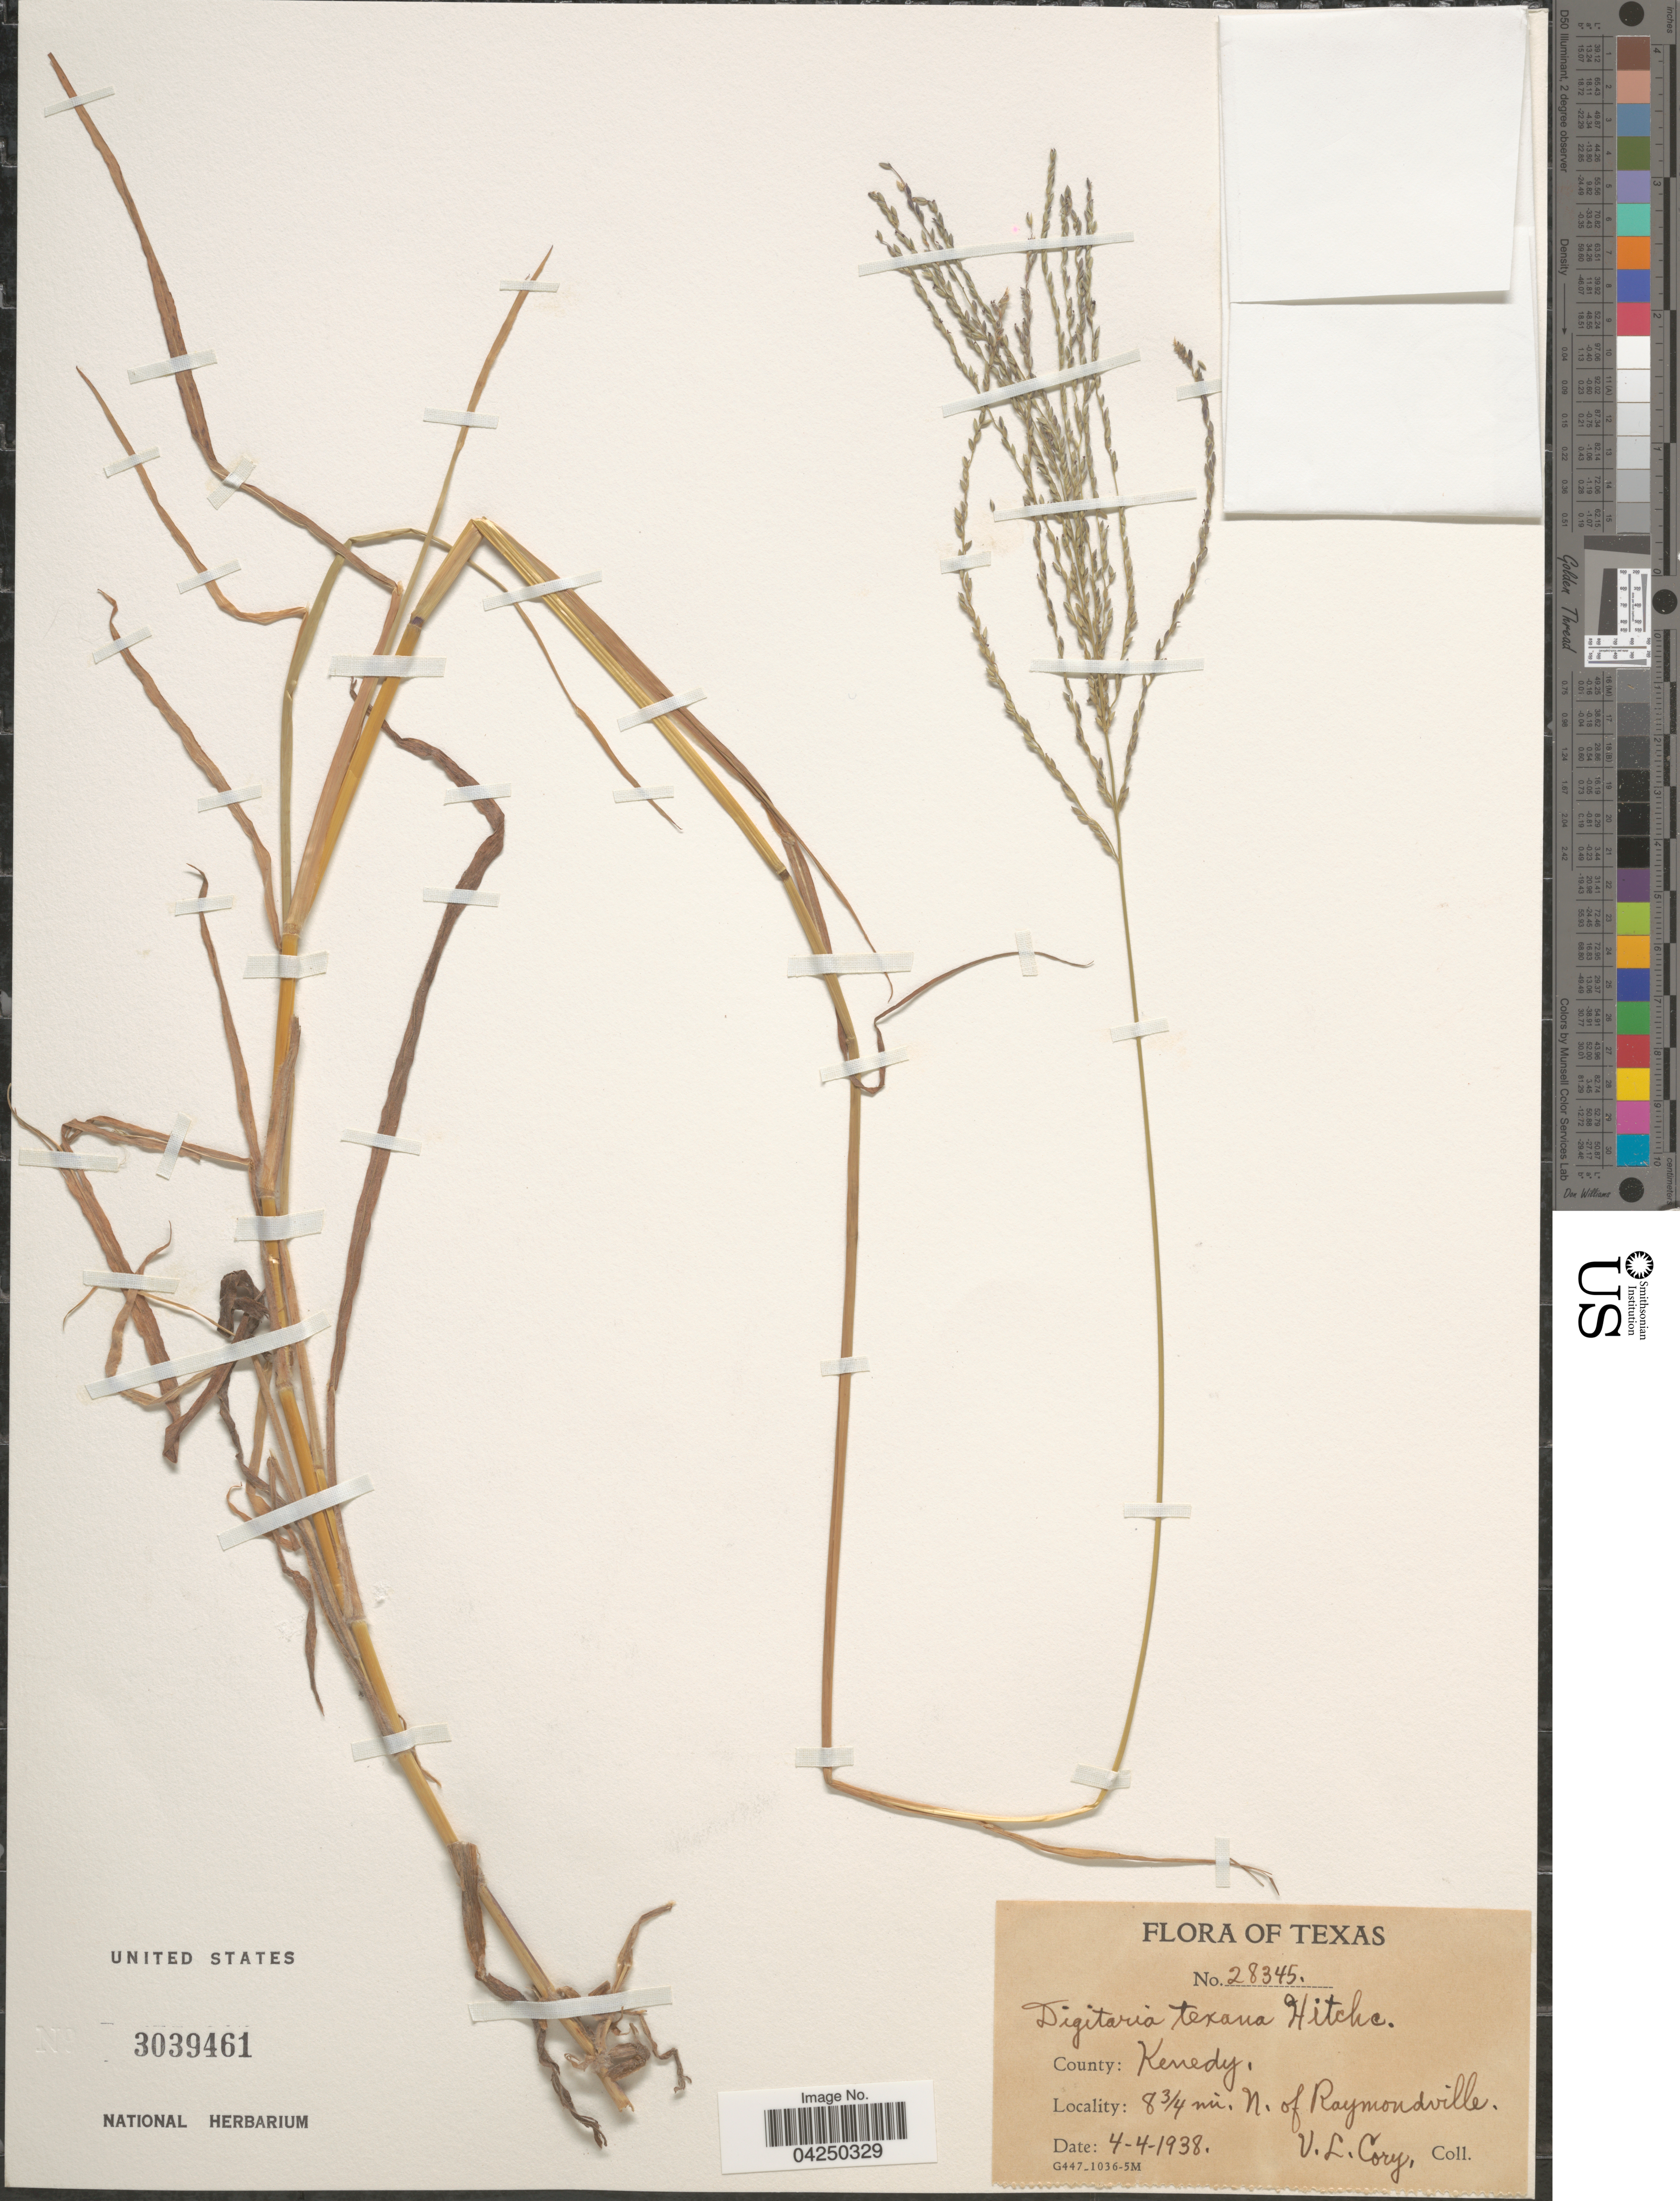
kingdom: Plantae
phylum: Tracheophyta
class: Liliopsida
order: Poales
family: Poaceae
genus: Digitaria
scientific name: Digitaria texana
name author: Hitchc.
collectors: V. Cory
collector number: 28345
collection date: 1938-04-04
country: United States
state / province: Texas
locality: County: Kenedy. 8¾ mi. N. of Raymondsville.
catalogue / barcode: US 3039461